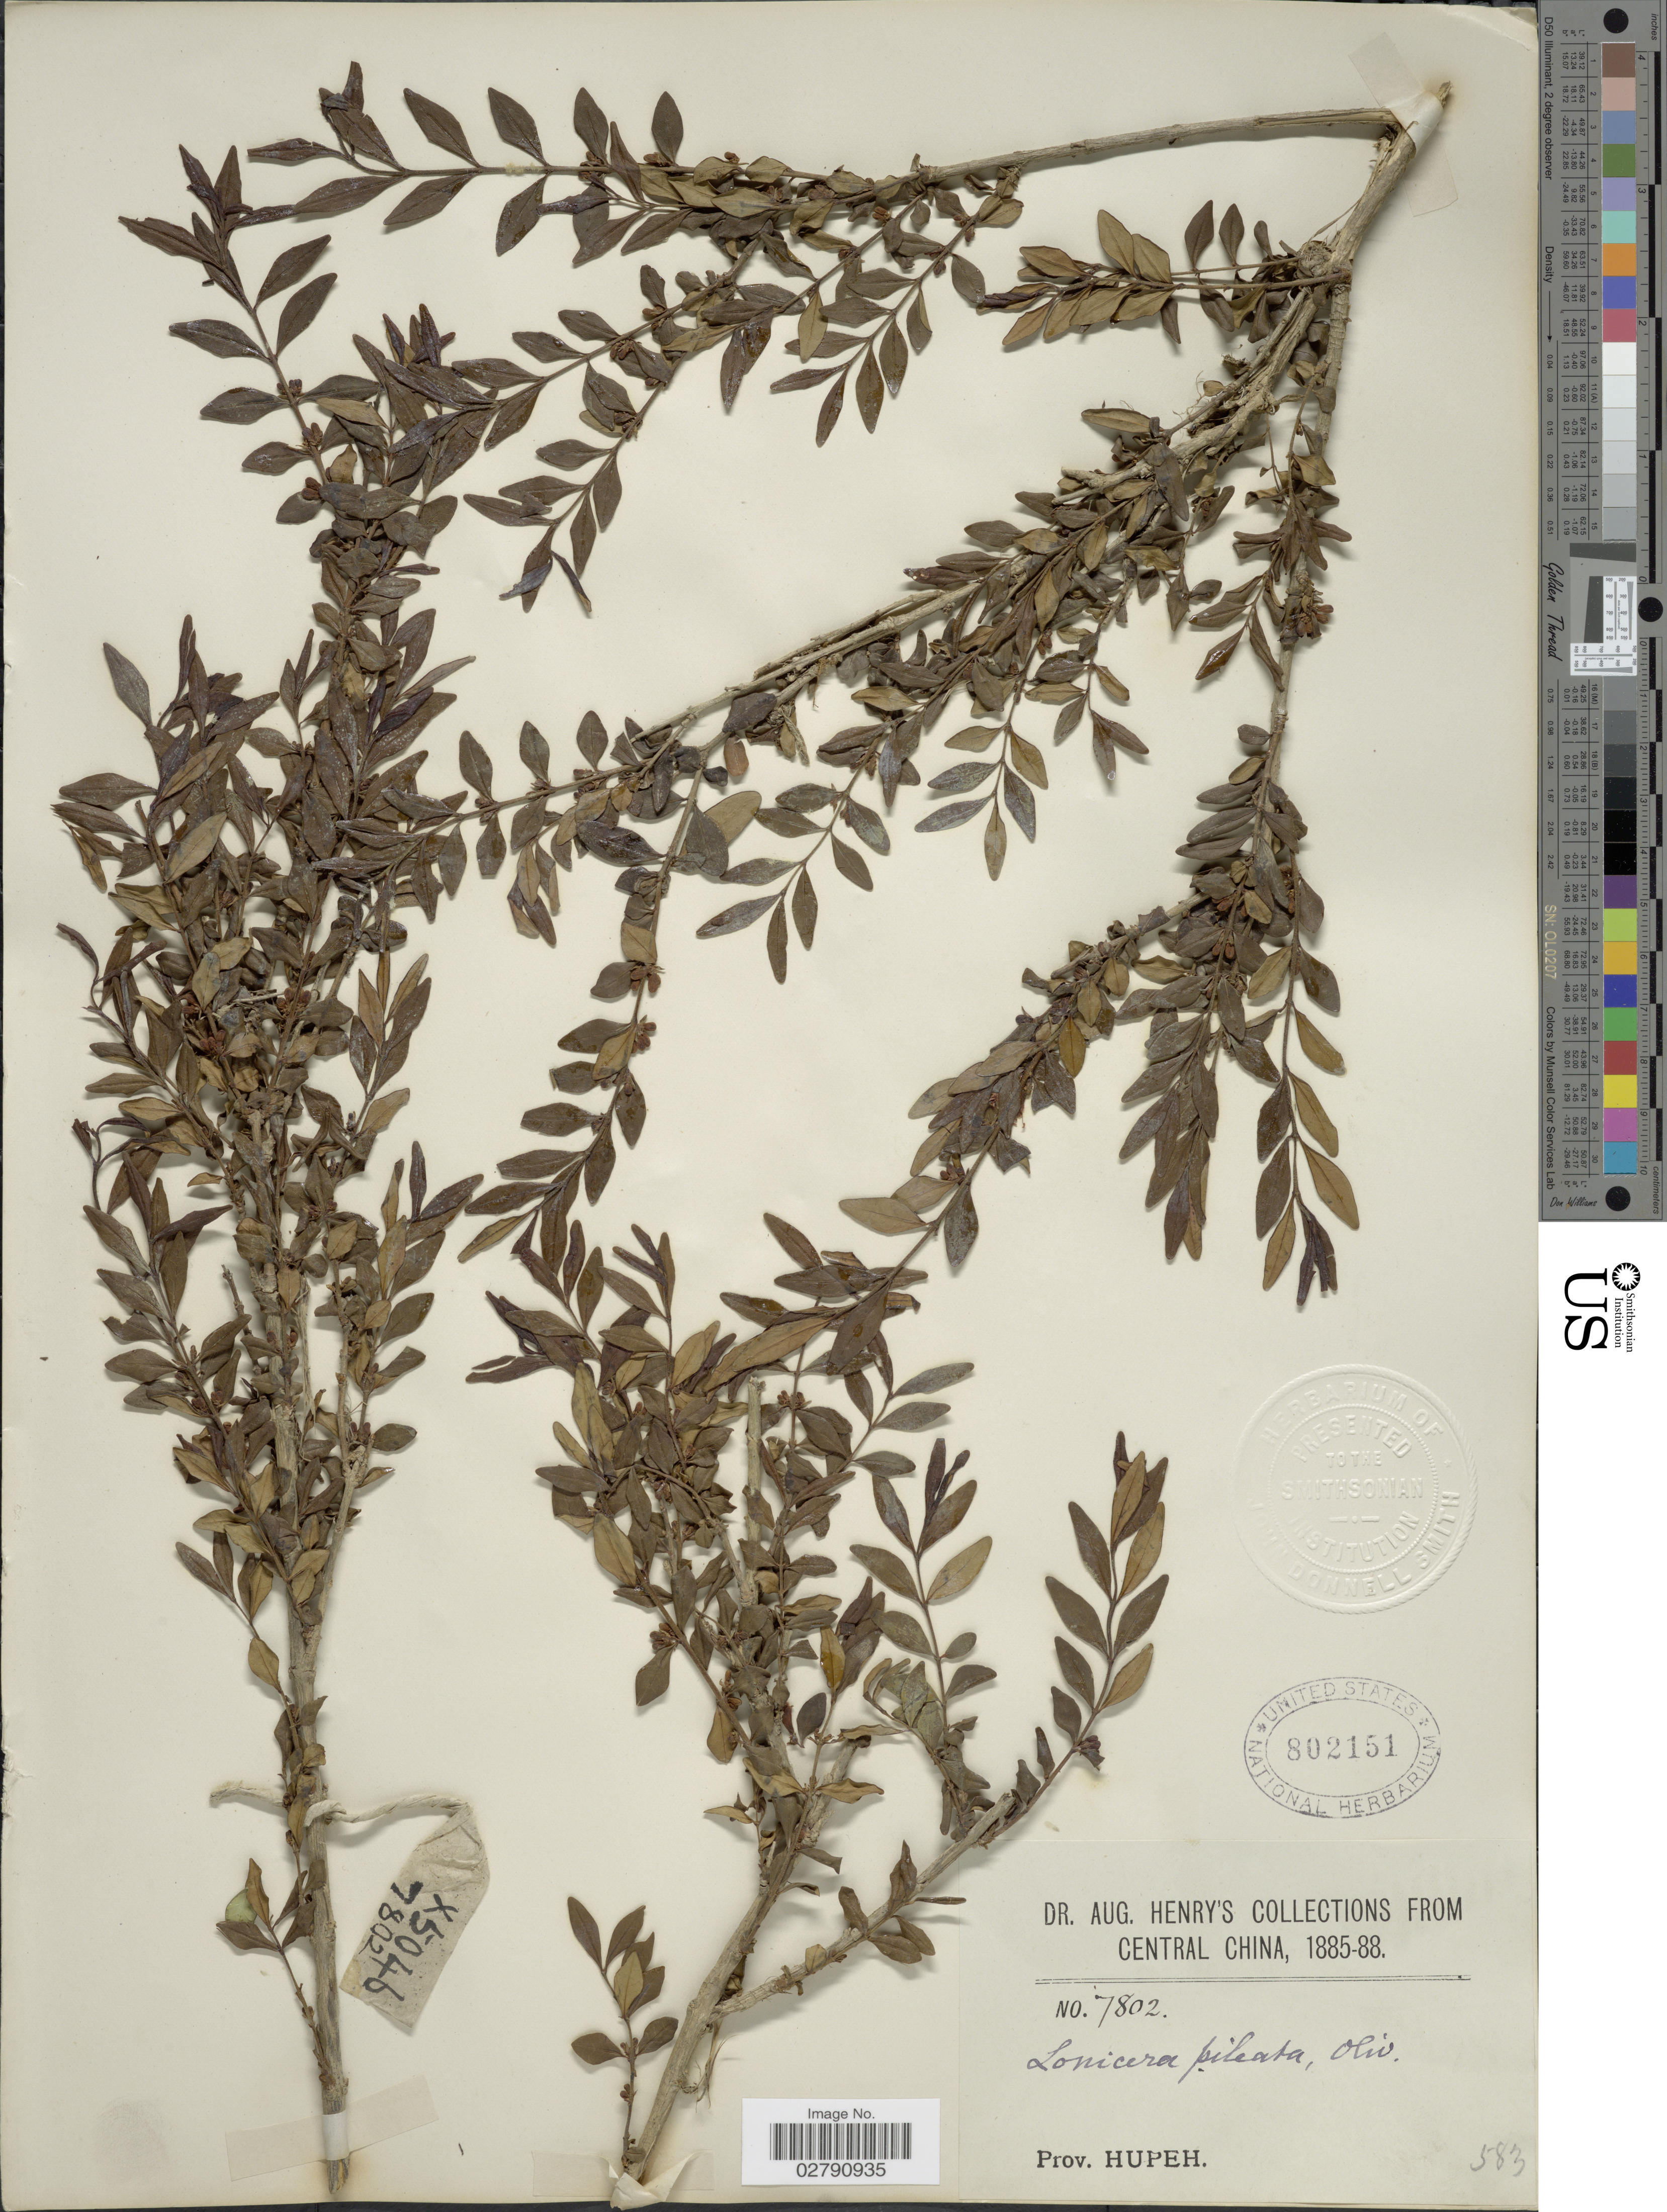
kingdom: Plantae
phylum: Tracheophyta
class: Magnoliopsida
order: Dipsacales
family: Caprifoliaceae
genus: Lonicera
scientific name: Lonicera pileata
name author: Oliv.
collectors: A. Henry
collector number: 7802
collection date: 1885/1888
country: China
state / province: Hubei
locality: Central China, Prov. Hupeh.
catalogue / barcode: US 802151